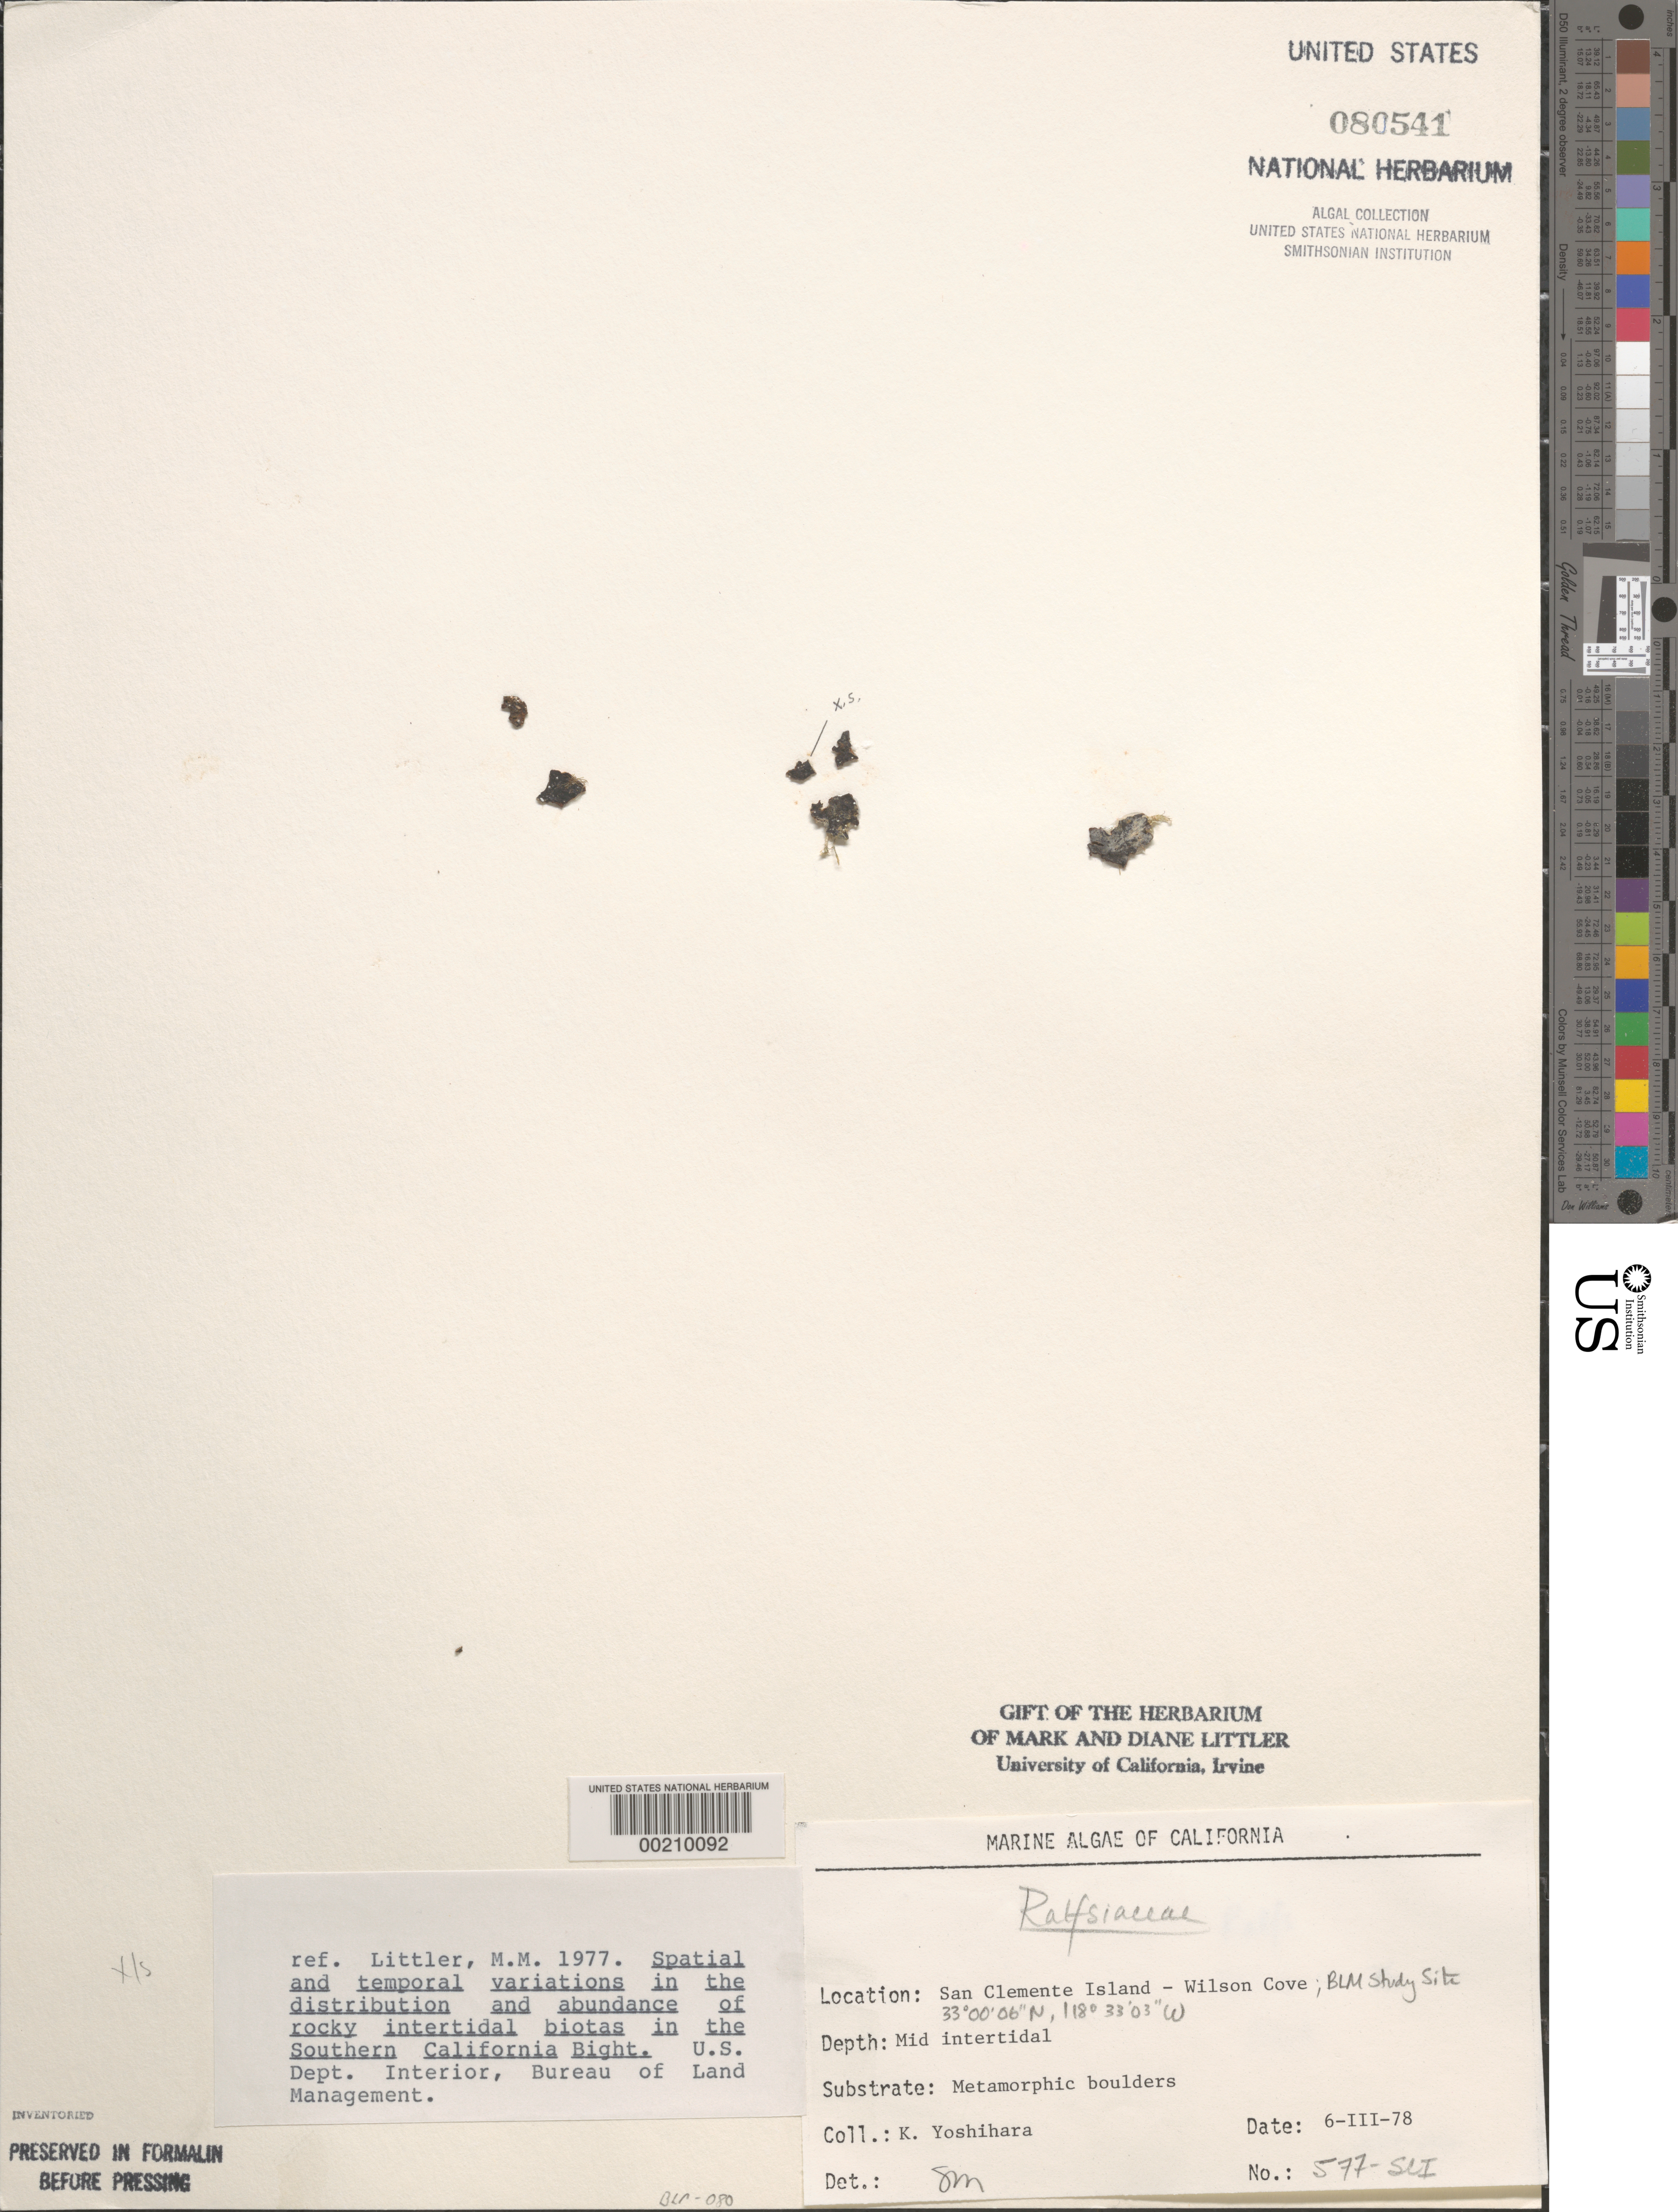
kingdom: Chromista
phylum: Ochrophyta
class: Phaeophyceae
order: Ralfsiales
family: Ralfsiaceae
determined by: Murray, S. N.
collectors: K. Yoshihara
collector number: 577-sci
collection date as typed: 06 Mar 1978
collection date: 1978-03-06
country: United States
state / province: California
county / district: Los Angeles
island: San Clemente Island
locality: Wilson Cove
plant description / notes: BLM-SOCALBIGHT Rocky Intertidal Survey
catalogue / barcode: US 80541